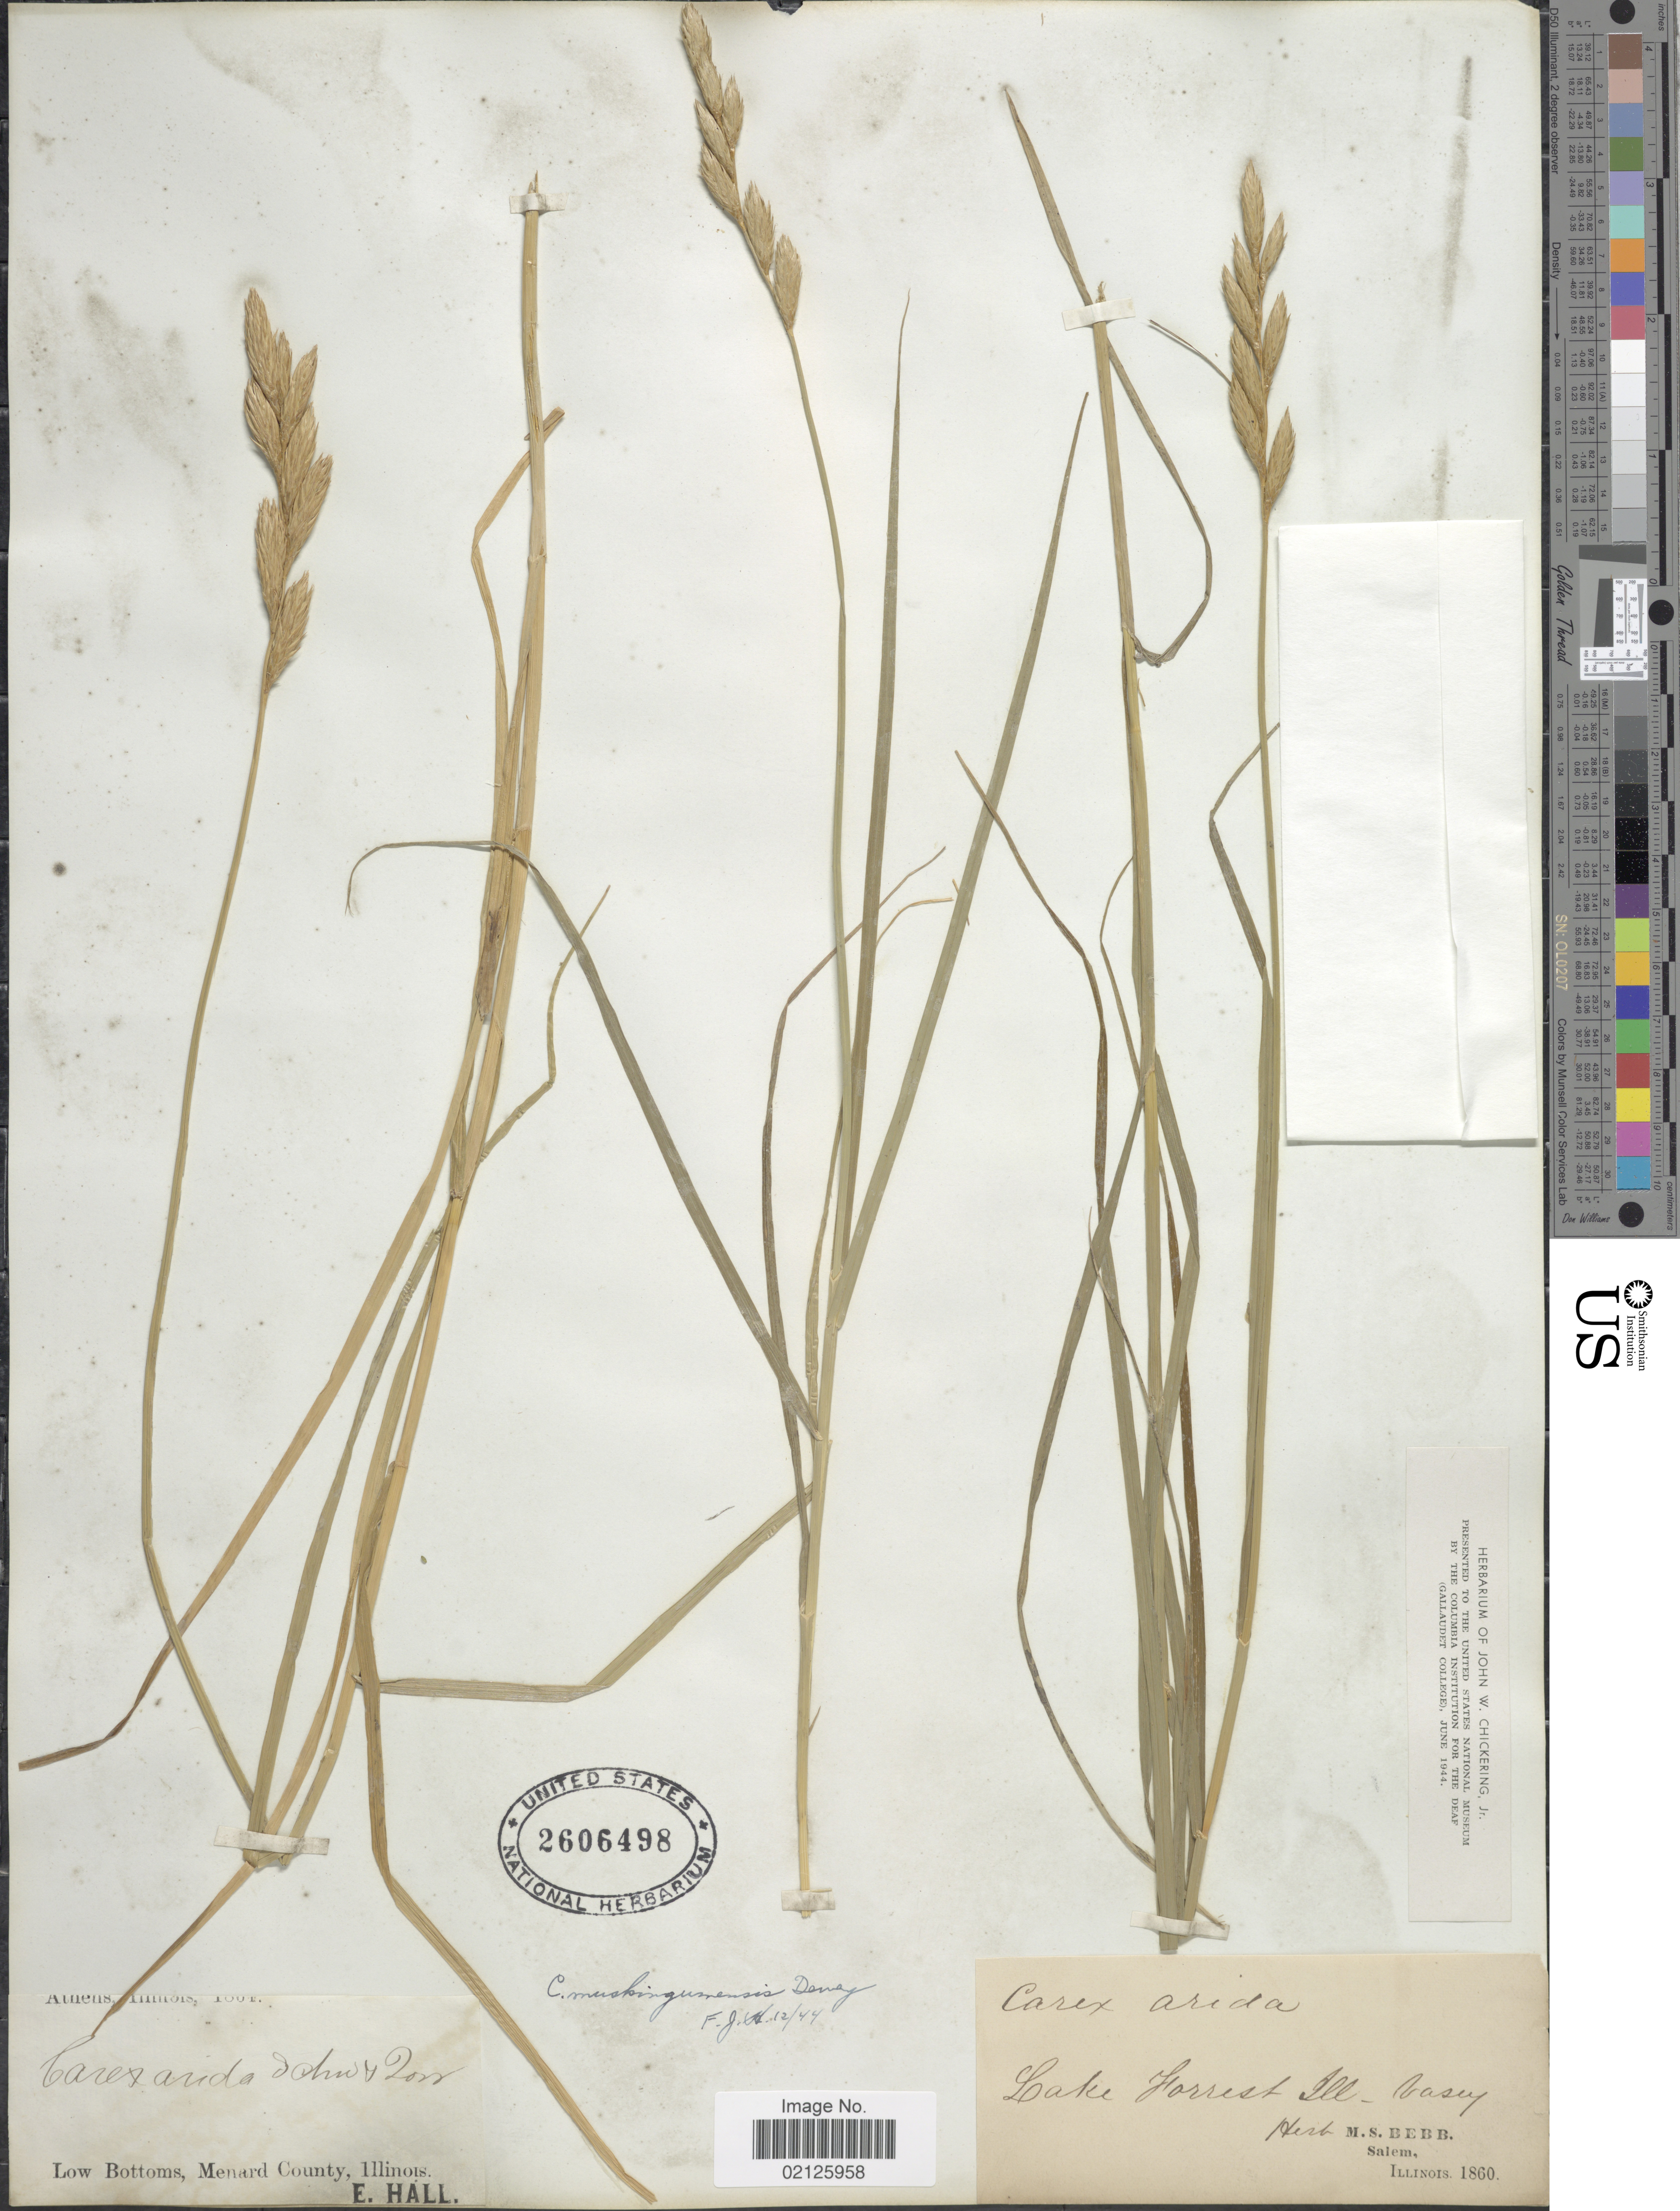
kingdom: Plantae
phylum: Tracheophyta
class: Liliopsida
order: Poales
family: Cyperaceae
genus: Carex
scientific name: Carex muskingumensis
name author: Schwein.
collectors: Vasey, --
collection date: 1860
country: United States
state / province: Illinois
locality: Lake Forrest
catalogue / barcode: US 2606498-2